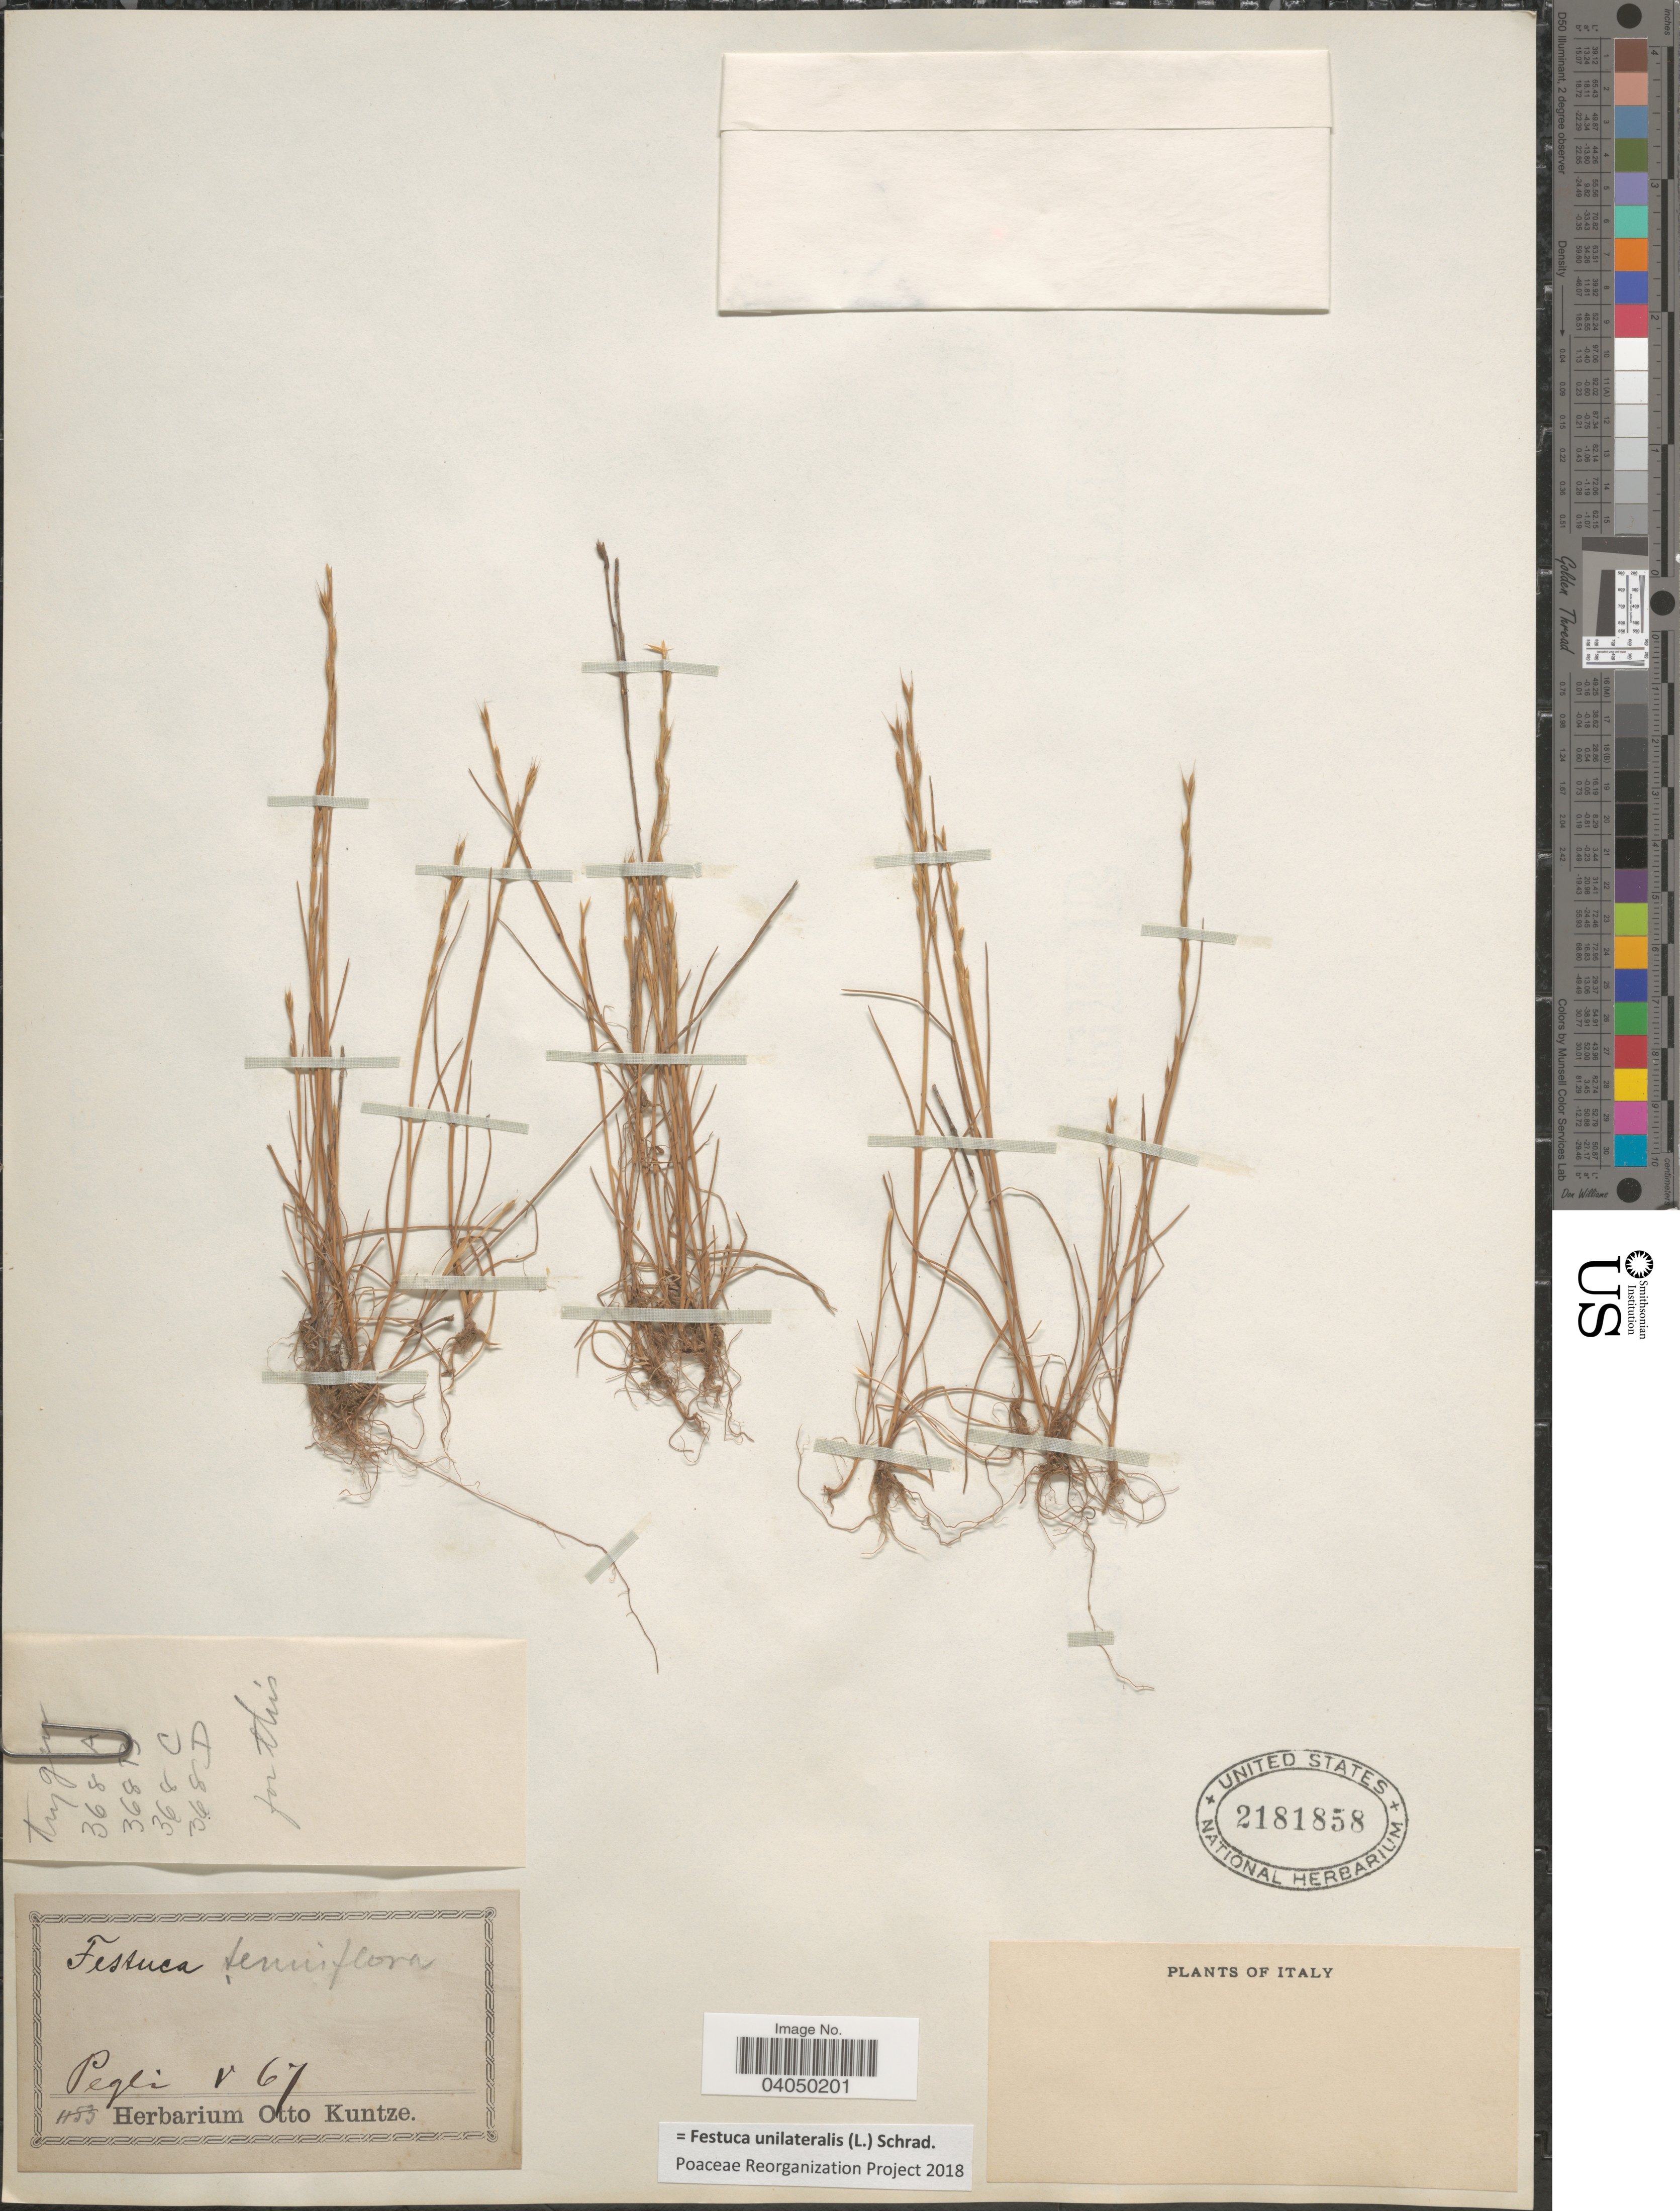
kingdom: Plantae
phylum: Tracheophyta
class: Liliopsida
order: Poales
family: Poaceae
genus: Festuca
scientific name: Festuca unilateralis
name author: Schrad.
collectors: ex herb. Otto Kuntze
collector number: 1153 ?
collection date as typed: Transcribed d/m/y: /5/67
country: Italy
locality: Pegli.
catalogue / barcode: US 2181858